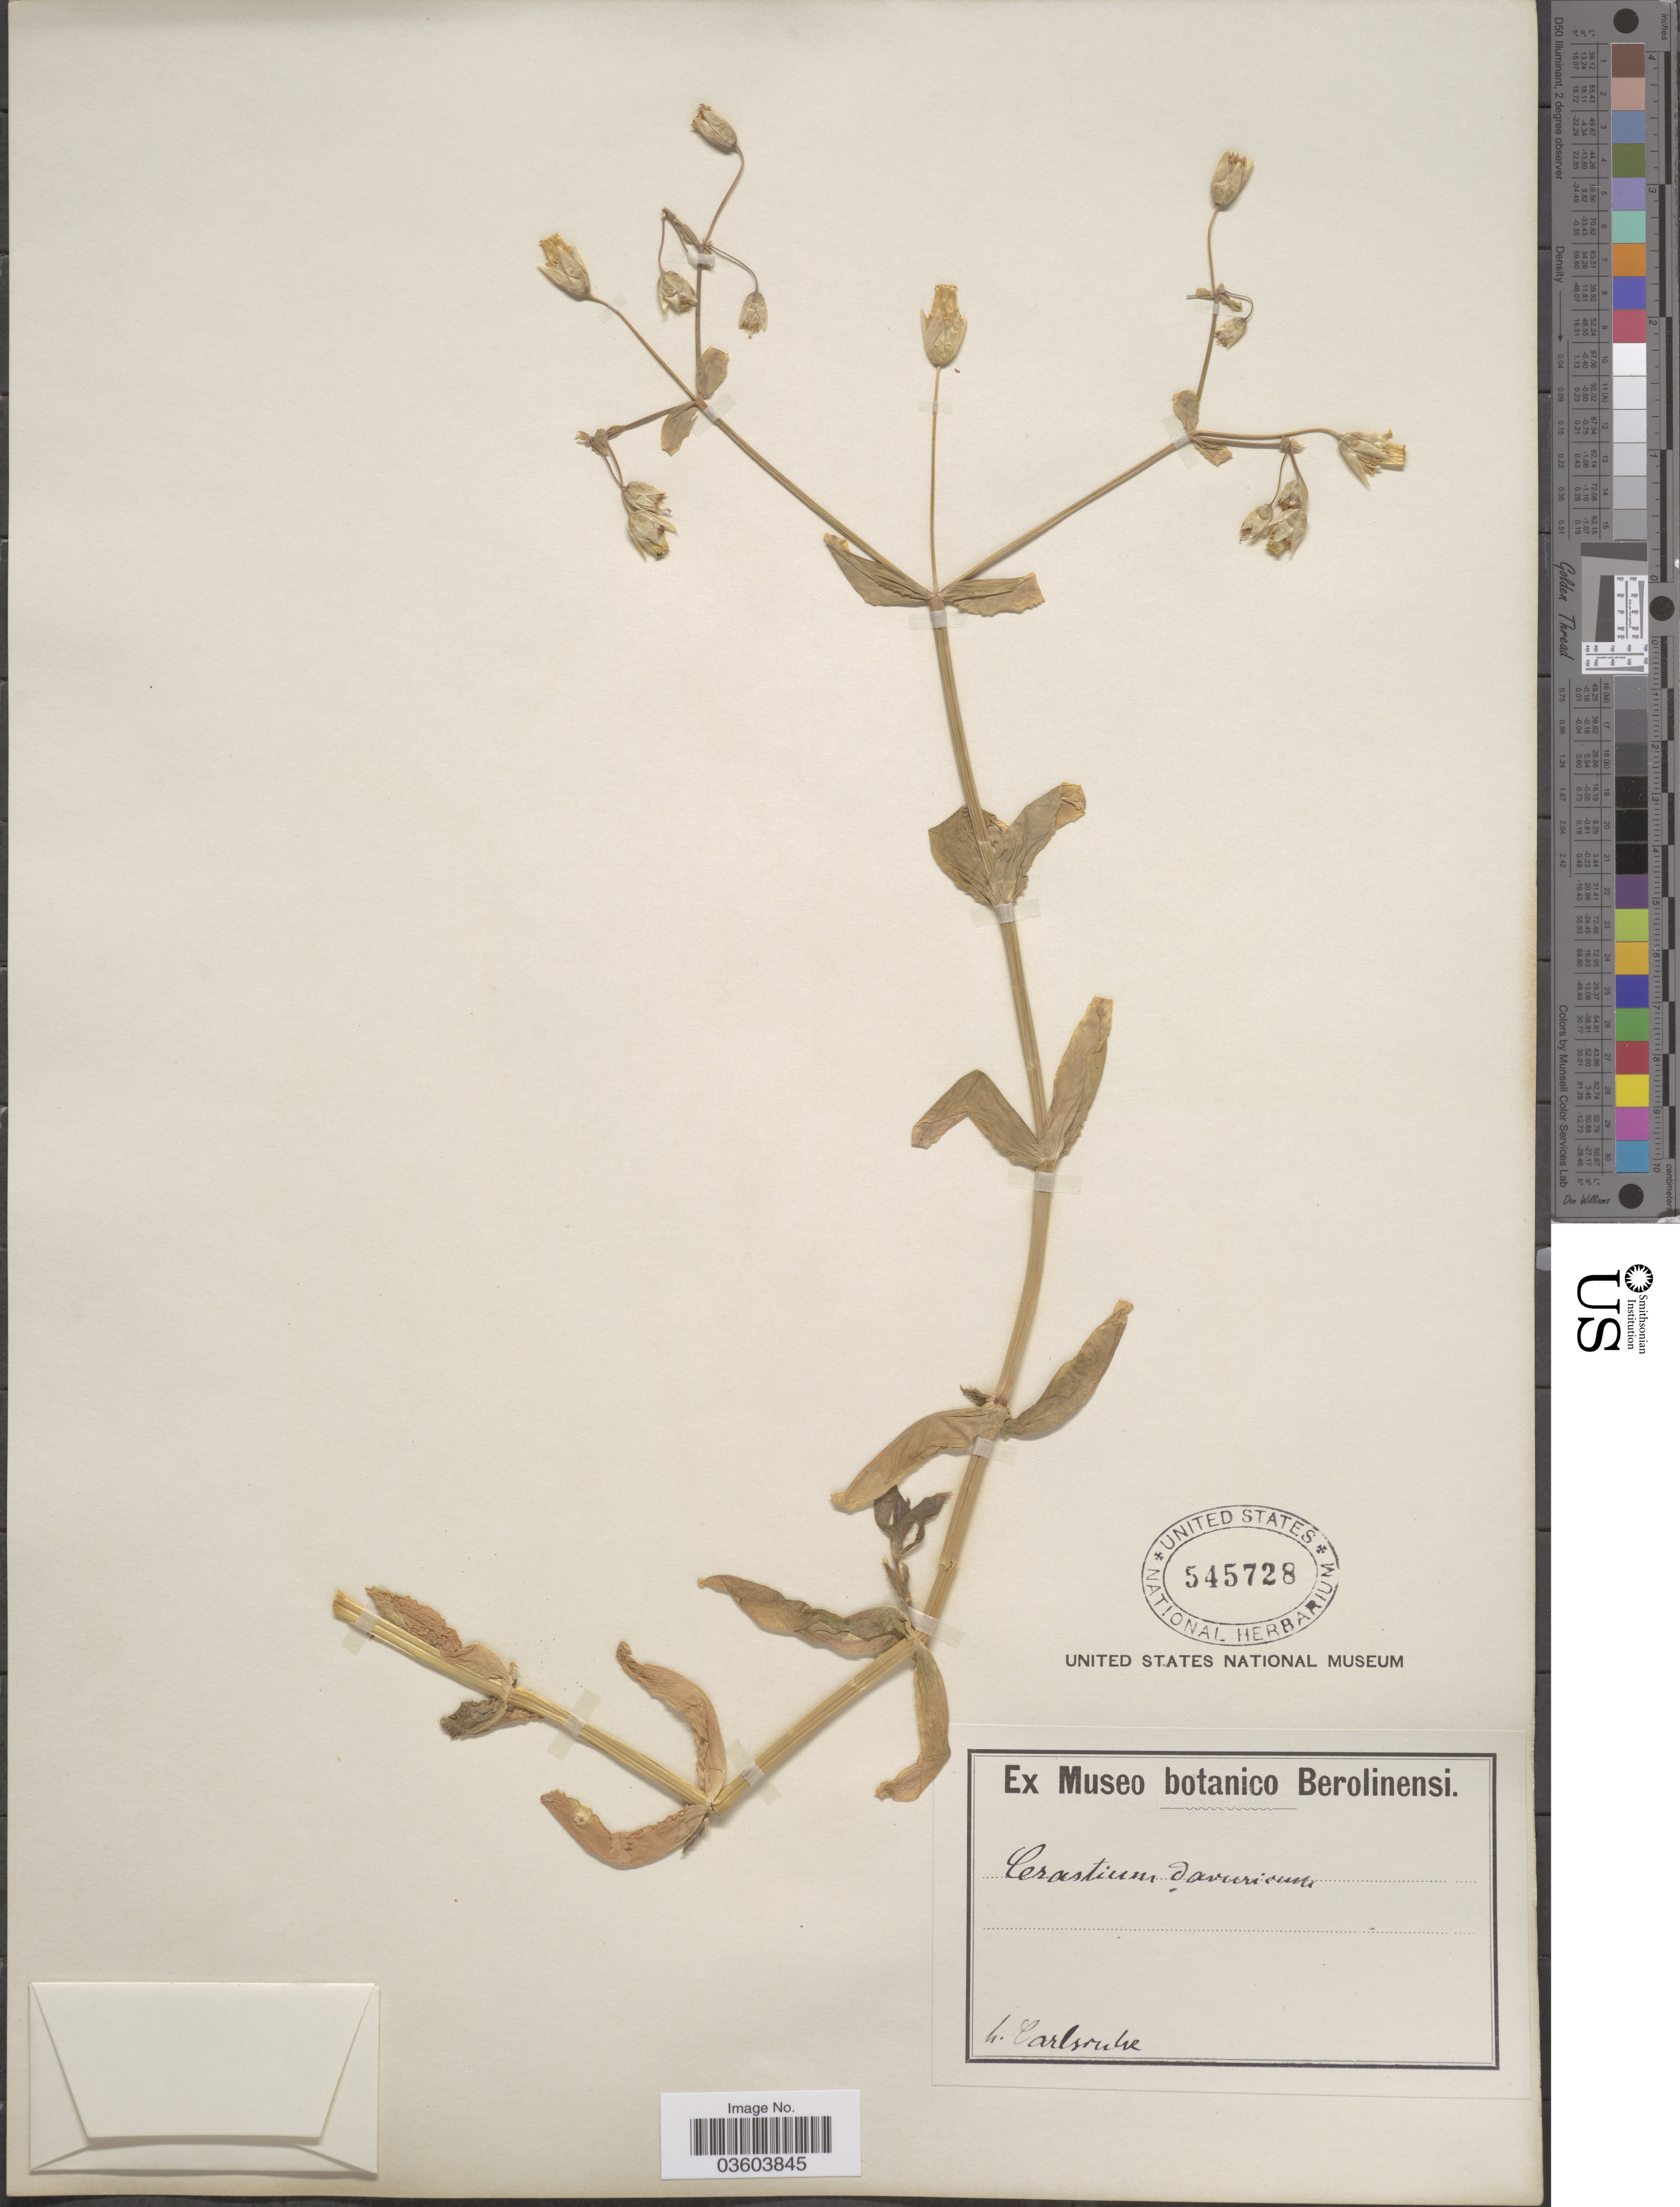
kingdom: Plantae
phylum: Tracheophyta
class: Magnoliopsida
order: Caryophyllales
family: Caryophyllaceae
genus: Cerastium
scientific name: Cerastium davuricum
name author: Fisch. ex Spreng.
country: Germany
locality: H. Carlsruhe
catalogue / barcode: US 545728